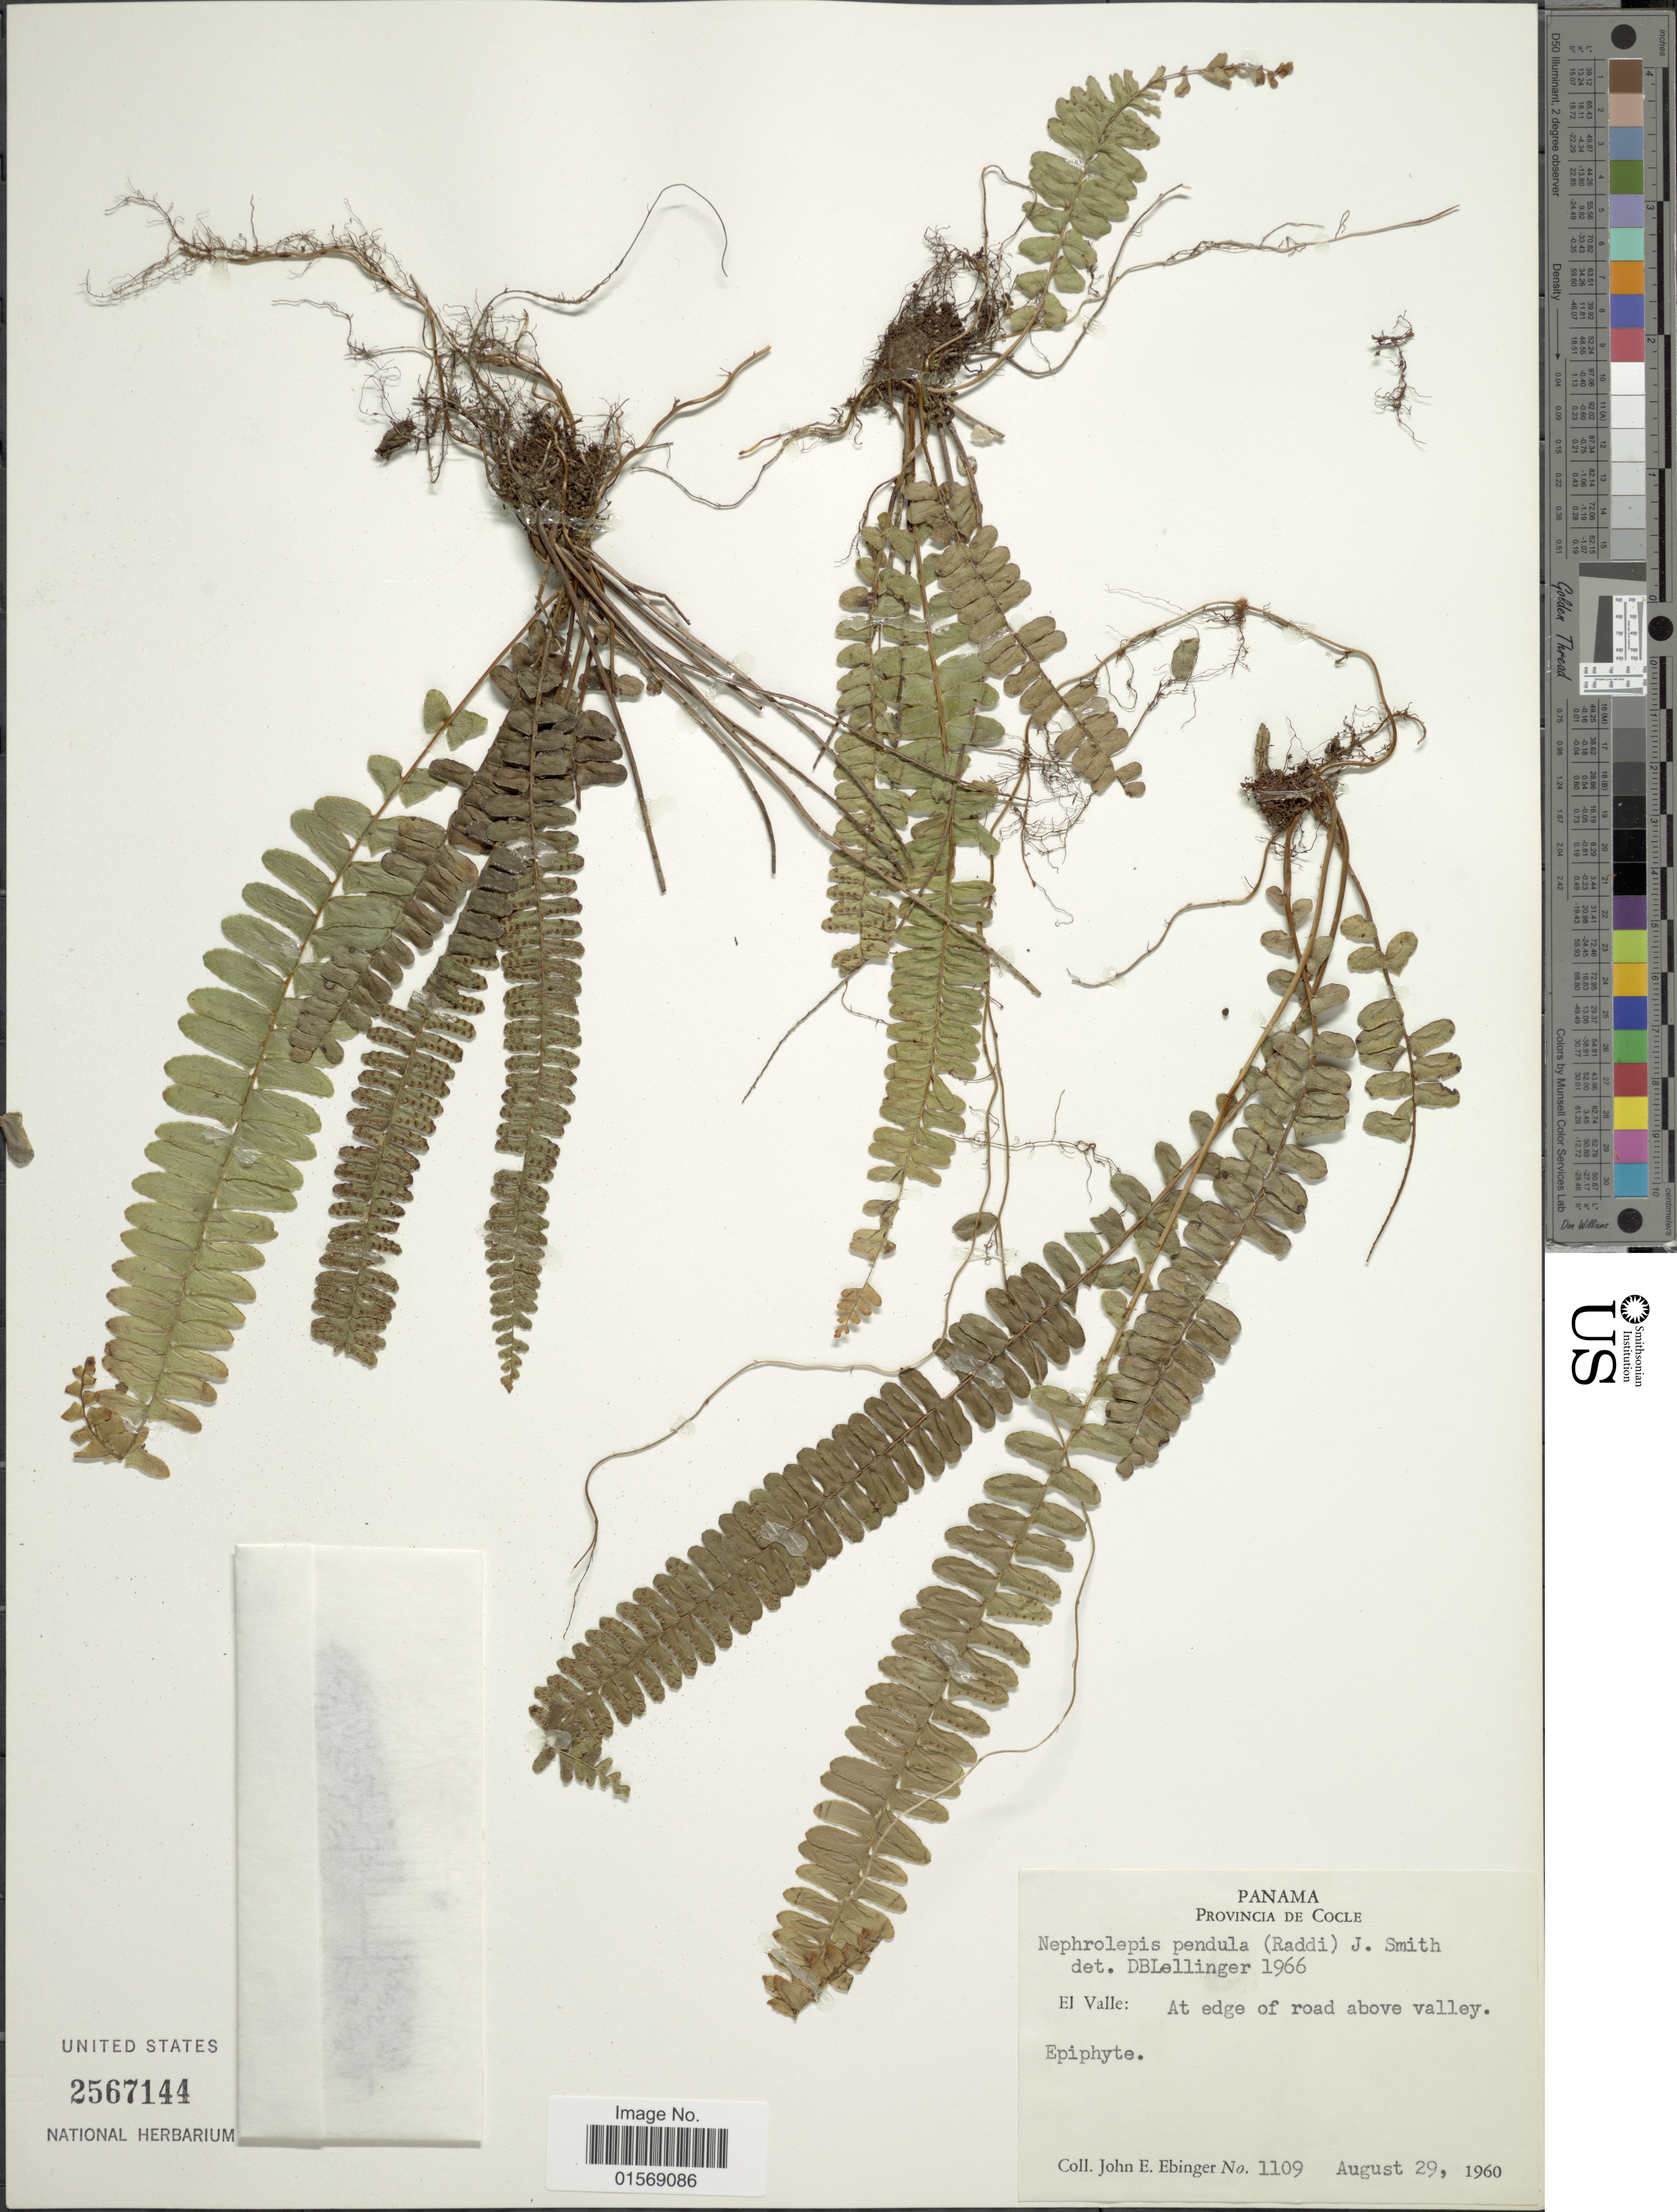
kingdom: Plantae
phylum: Tracheophyta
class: Polypodiopsida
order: Polypodiales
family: Nephrolepidaceae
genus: Nephrolepis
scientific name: Nephrolepis pectinata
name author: (Willd.) Schott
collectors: J. Ebinger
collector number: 1109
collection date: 1960-08-29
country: Panama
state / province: Coclé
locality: Panama, Provincia de Cocle. El Valle: At edge of road above valley.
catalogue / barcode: US 2567144